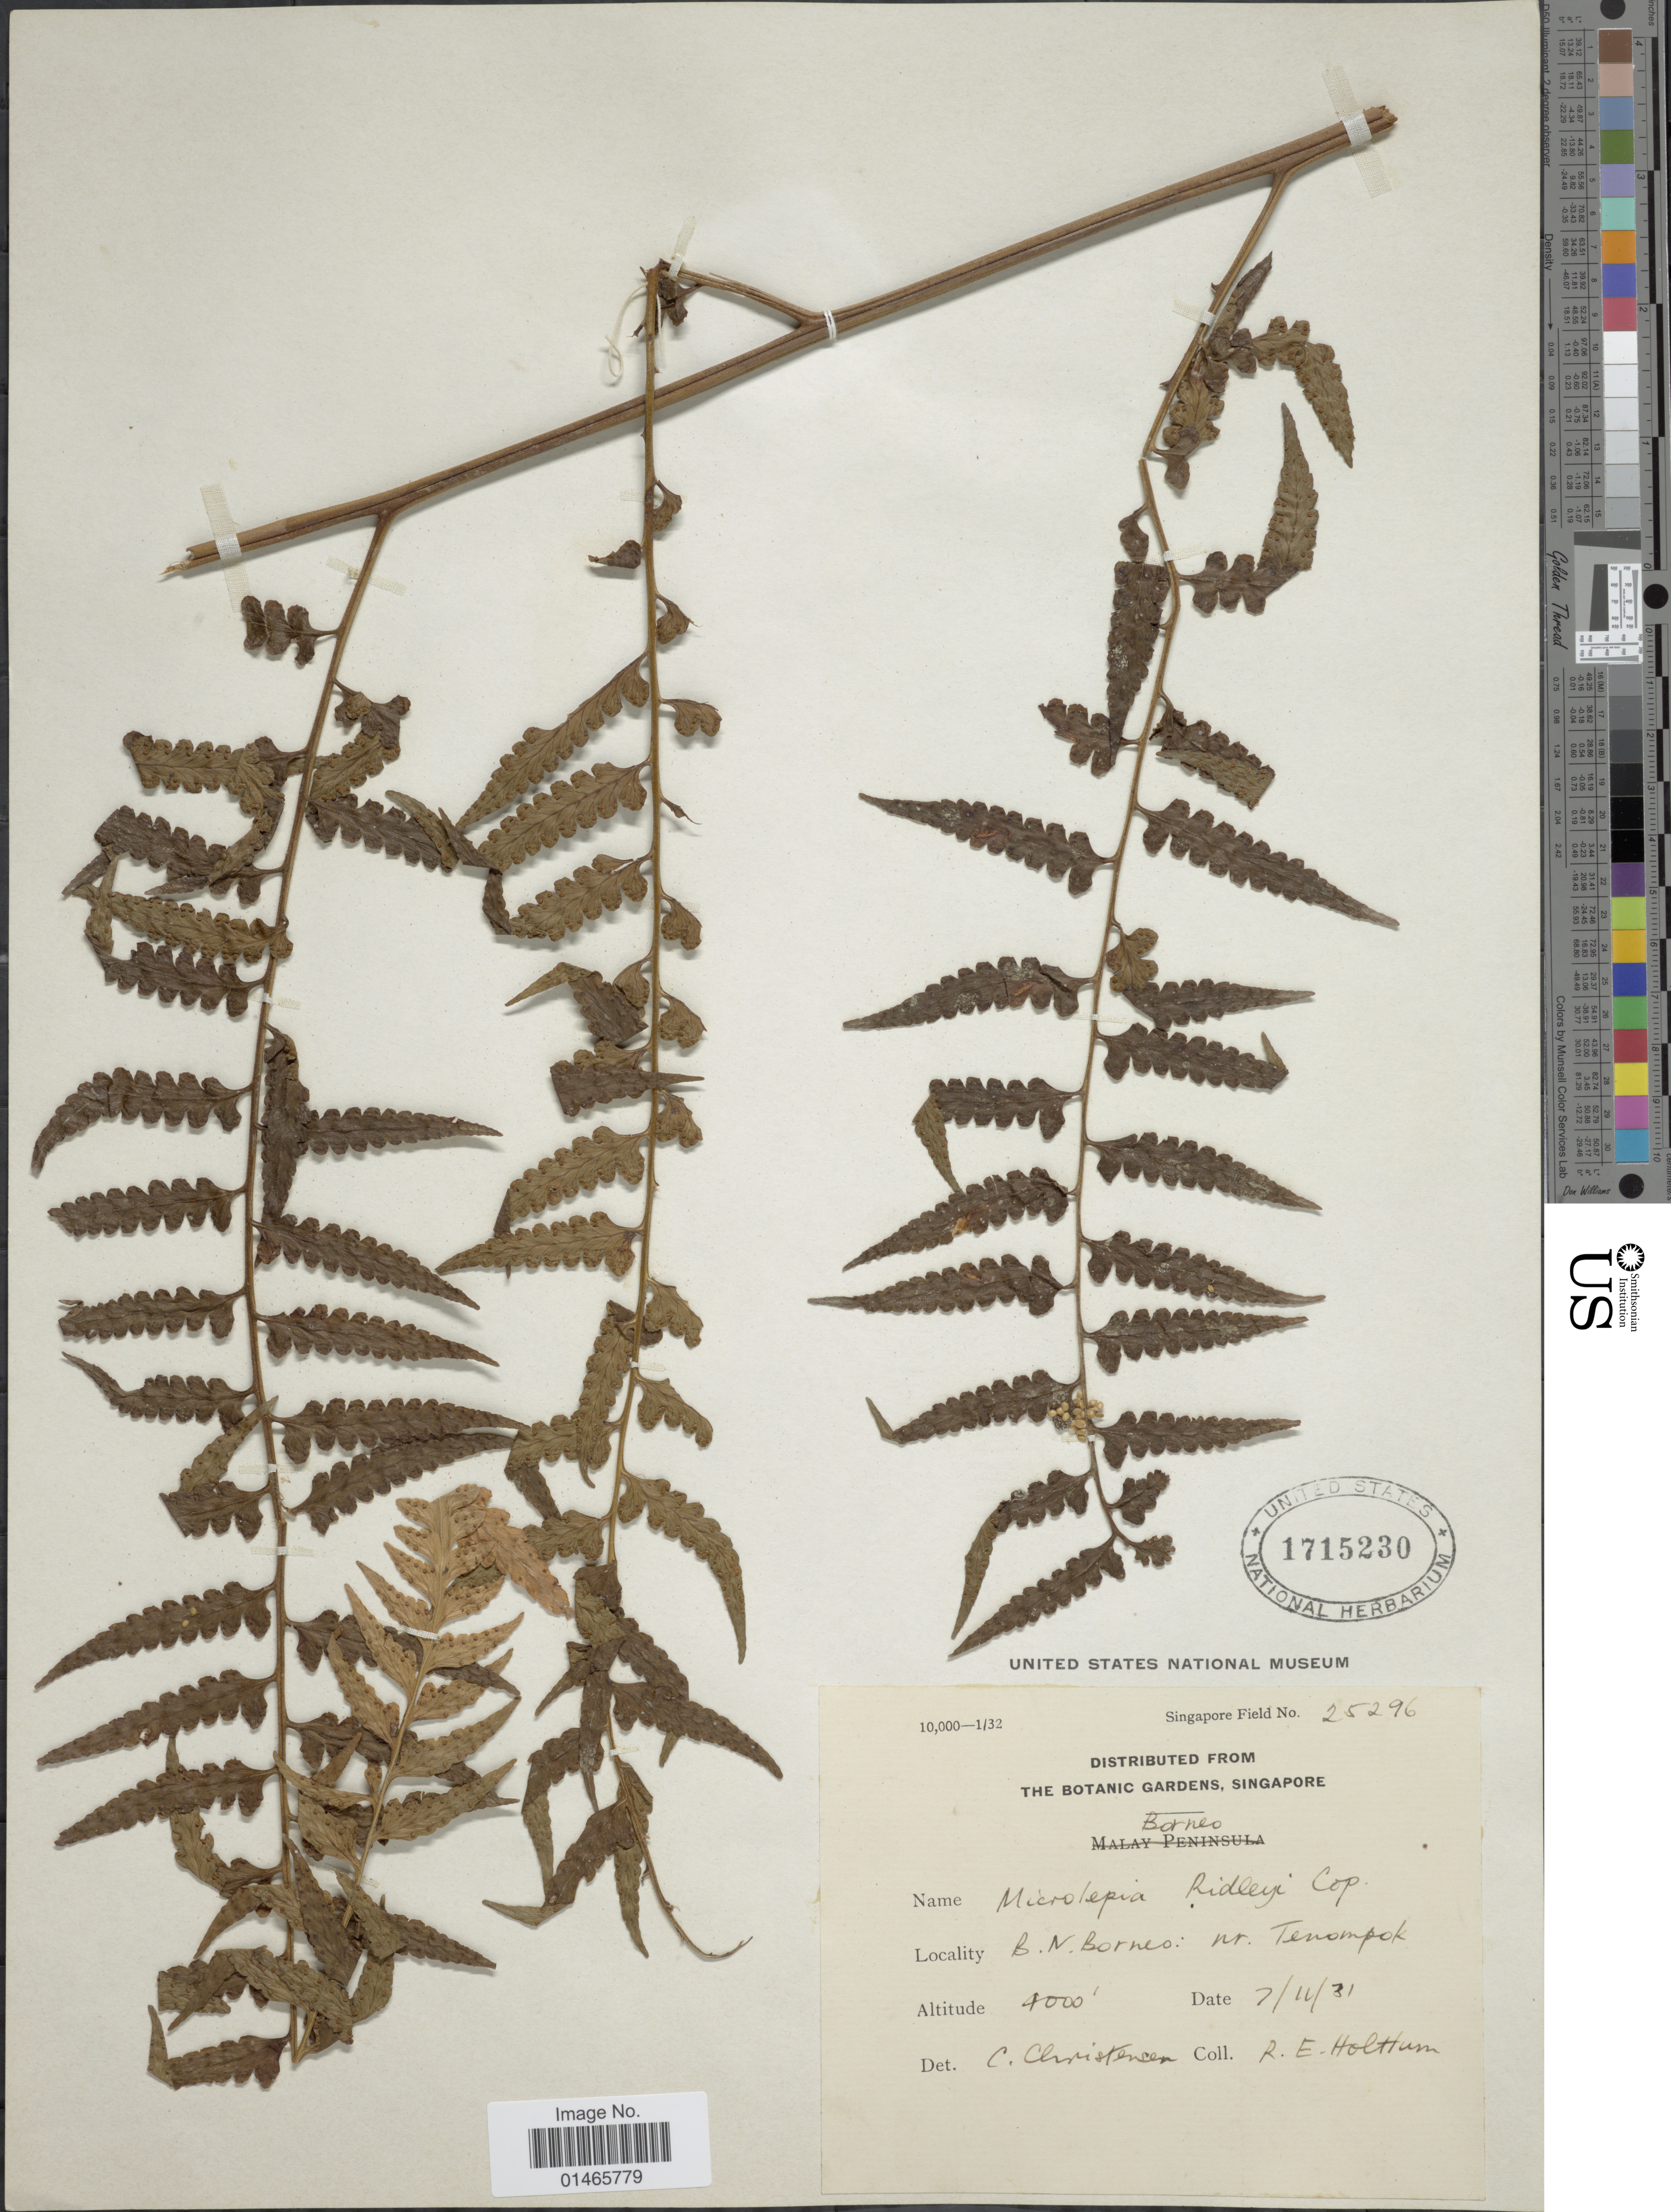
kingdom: Plantae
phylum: Tracheophyta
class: Polypodiopsida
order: Polypodiales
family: Dennstaedtiaceae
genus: Microlepia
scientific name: Microlepia ridleyi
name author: Copel.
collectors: R. E. Holttum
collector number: Singapore Field 25296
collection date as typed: Transcribed d/m/y: 7/11/31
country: Malaysia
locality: B.N Borneo: Nr Tenonpok [interpreted]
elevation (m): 1219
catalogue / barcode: US 1715230